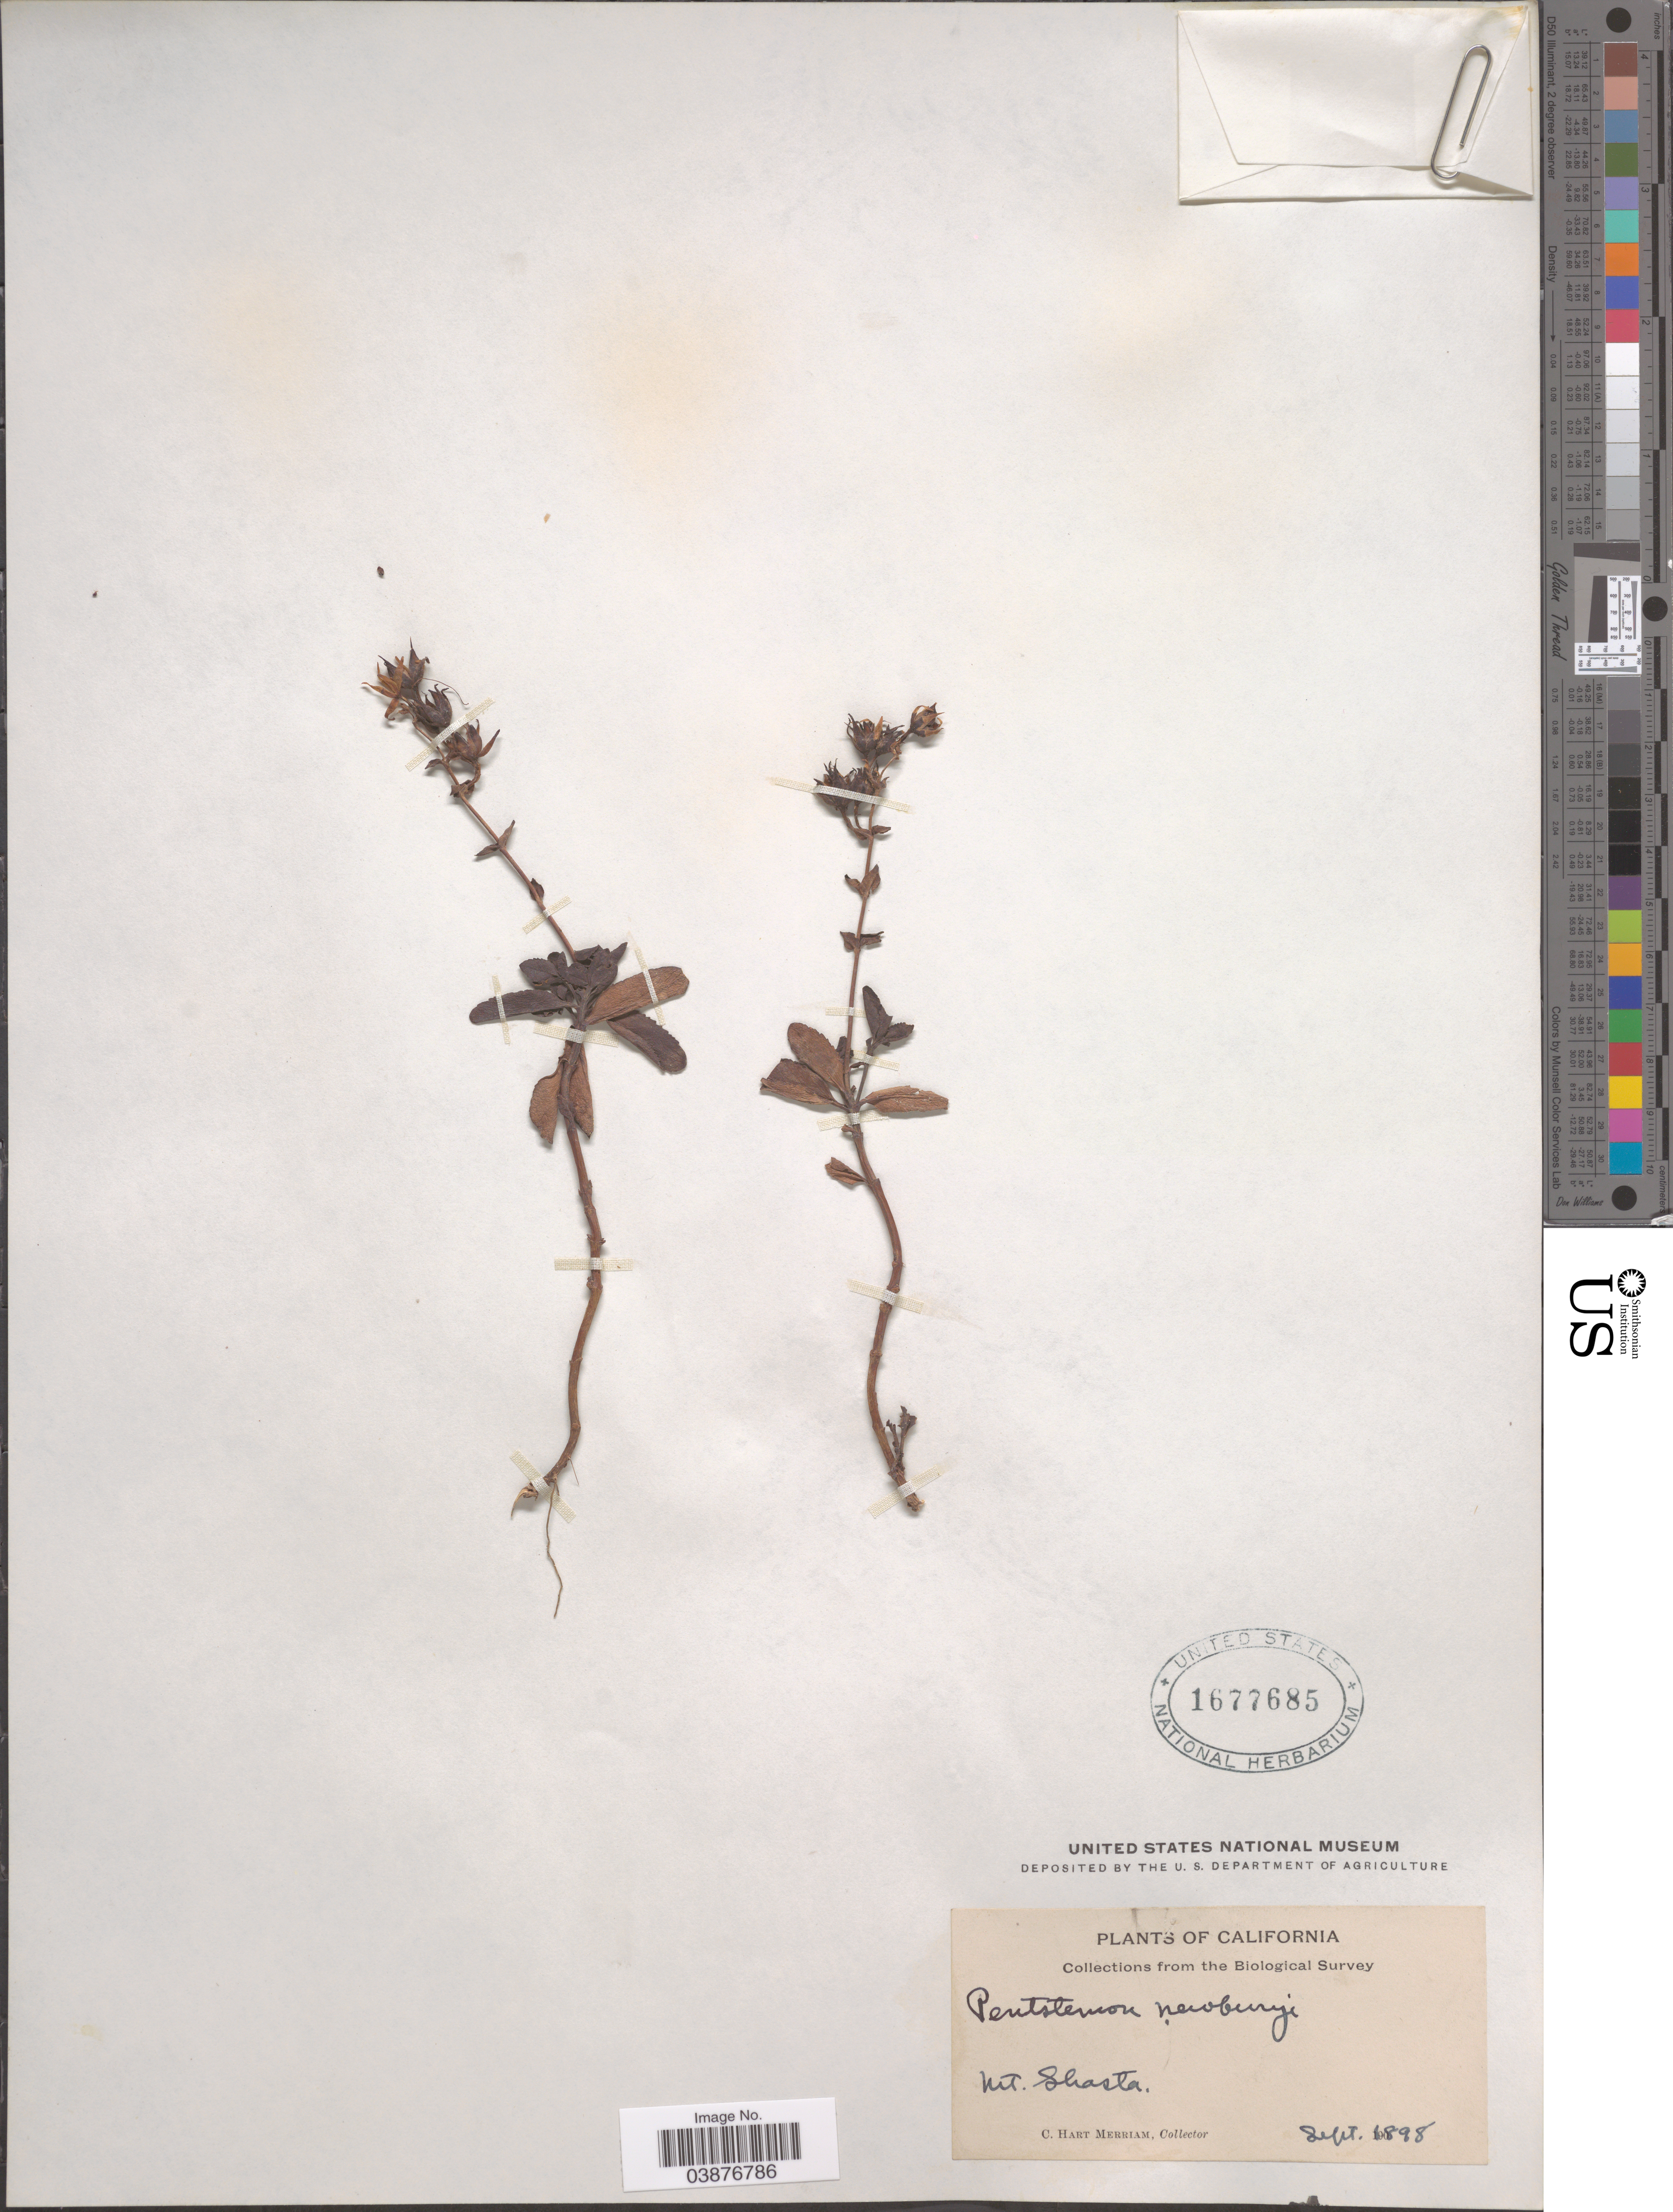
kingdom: Plantae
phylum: Tracheophyta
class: Magnoliopsida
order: Lamiales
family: Plantaginaceae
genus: Penstemon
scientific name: Penstemon newberryi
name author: A. Gray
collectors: C. Merriam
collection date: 1898-09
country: United States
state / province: California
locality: Mt. Shasta.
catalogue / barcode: US 1677685